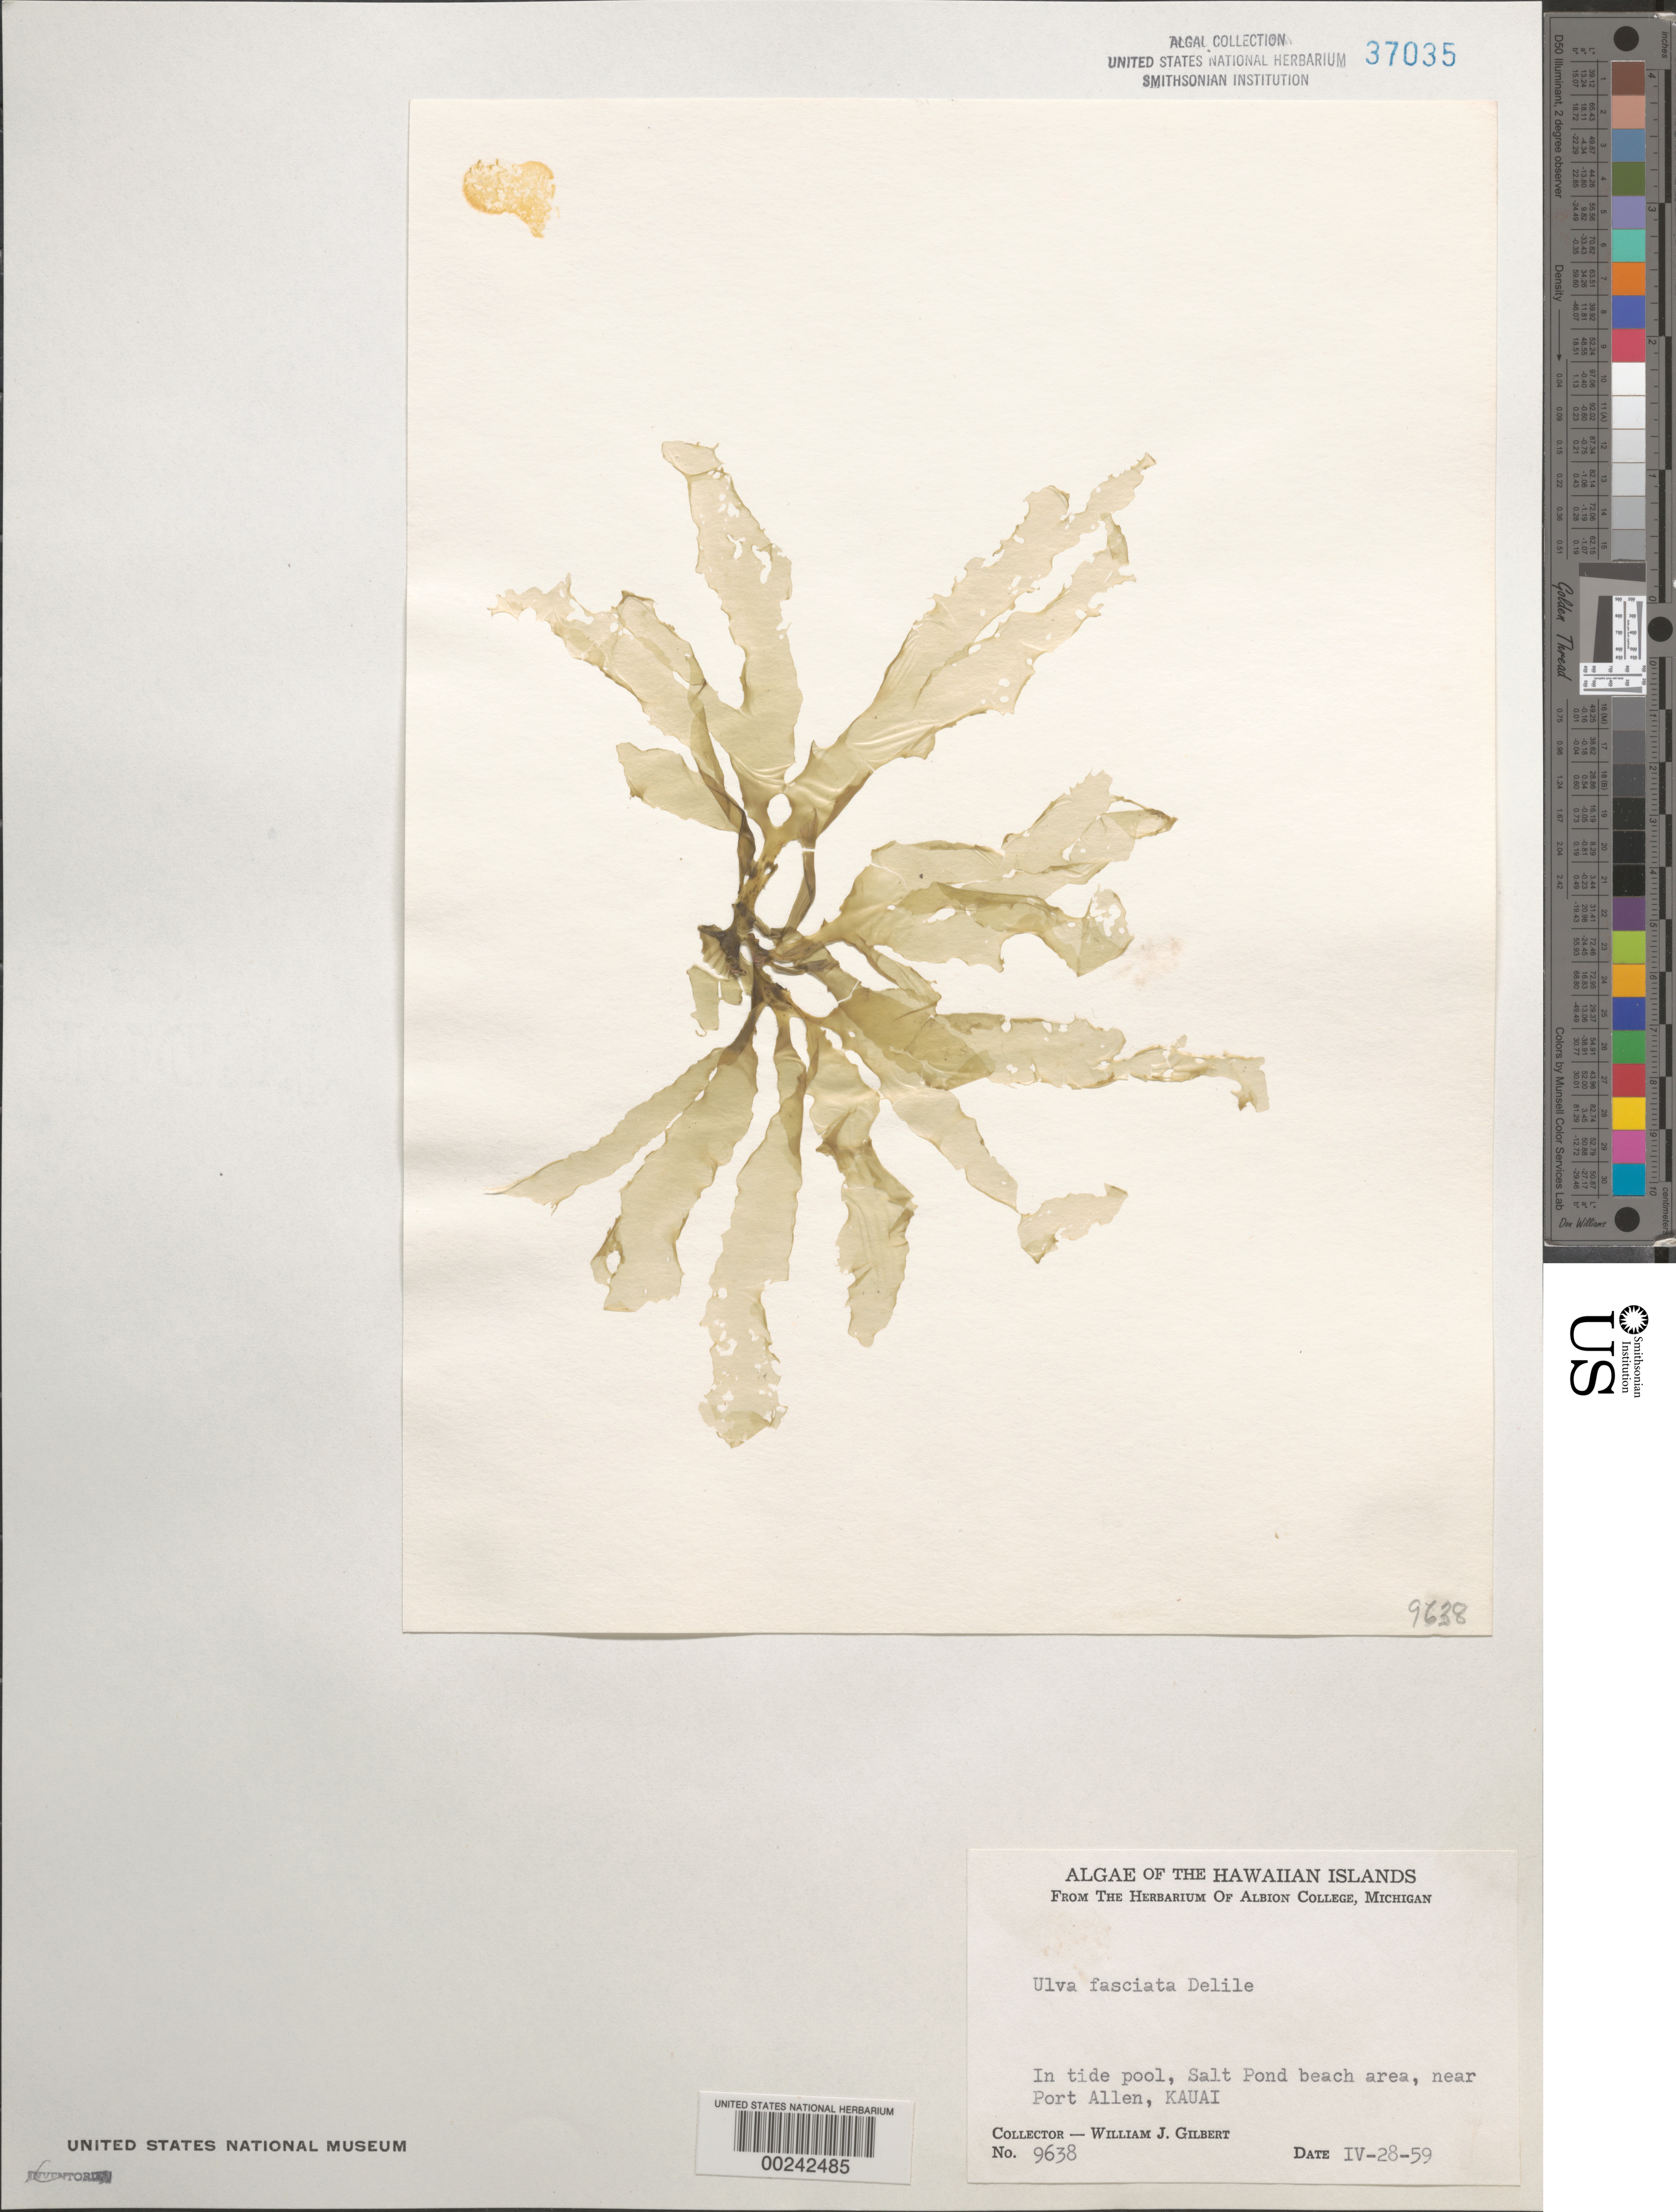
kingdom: Plantae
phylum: Chlorophyta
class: Ulvophyceae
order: Ulvales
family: Ulvaceae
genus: Ulva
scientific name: Ulva lactuca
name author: L.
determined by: Algae name updating Project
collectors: W. J. Gilbert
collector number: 9638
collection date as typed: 28 Apr 1959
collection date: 1959-04-28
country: United States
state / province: Hawaii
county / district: Kauai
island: Kaua'i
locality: Near Port Allen, Salt Pond Beach area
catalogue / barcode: US 37035